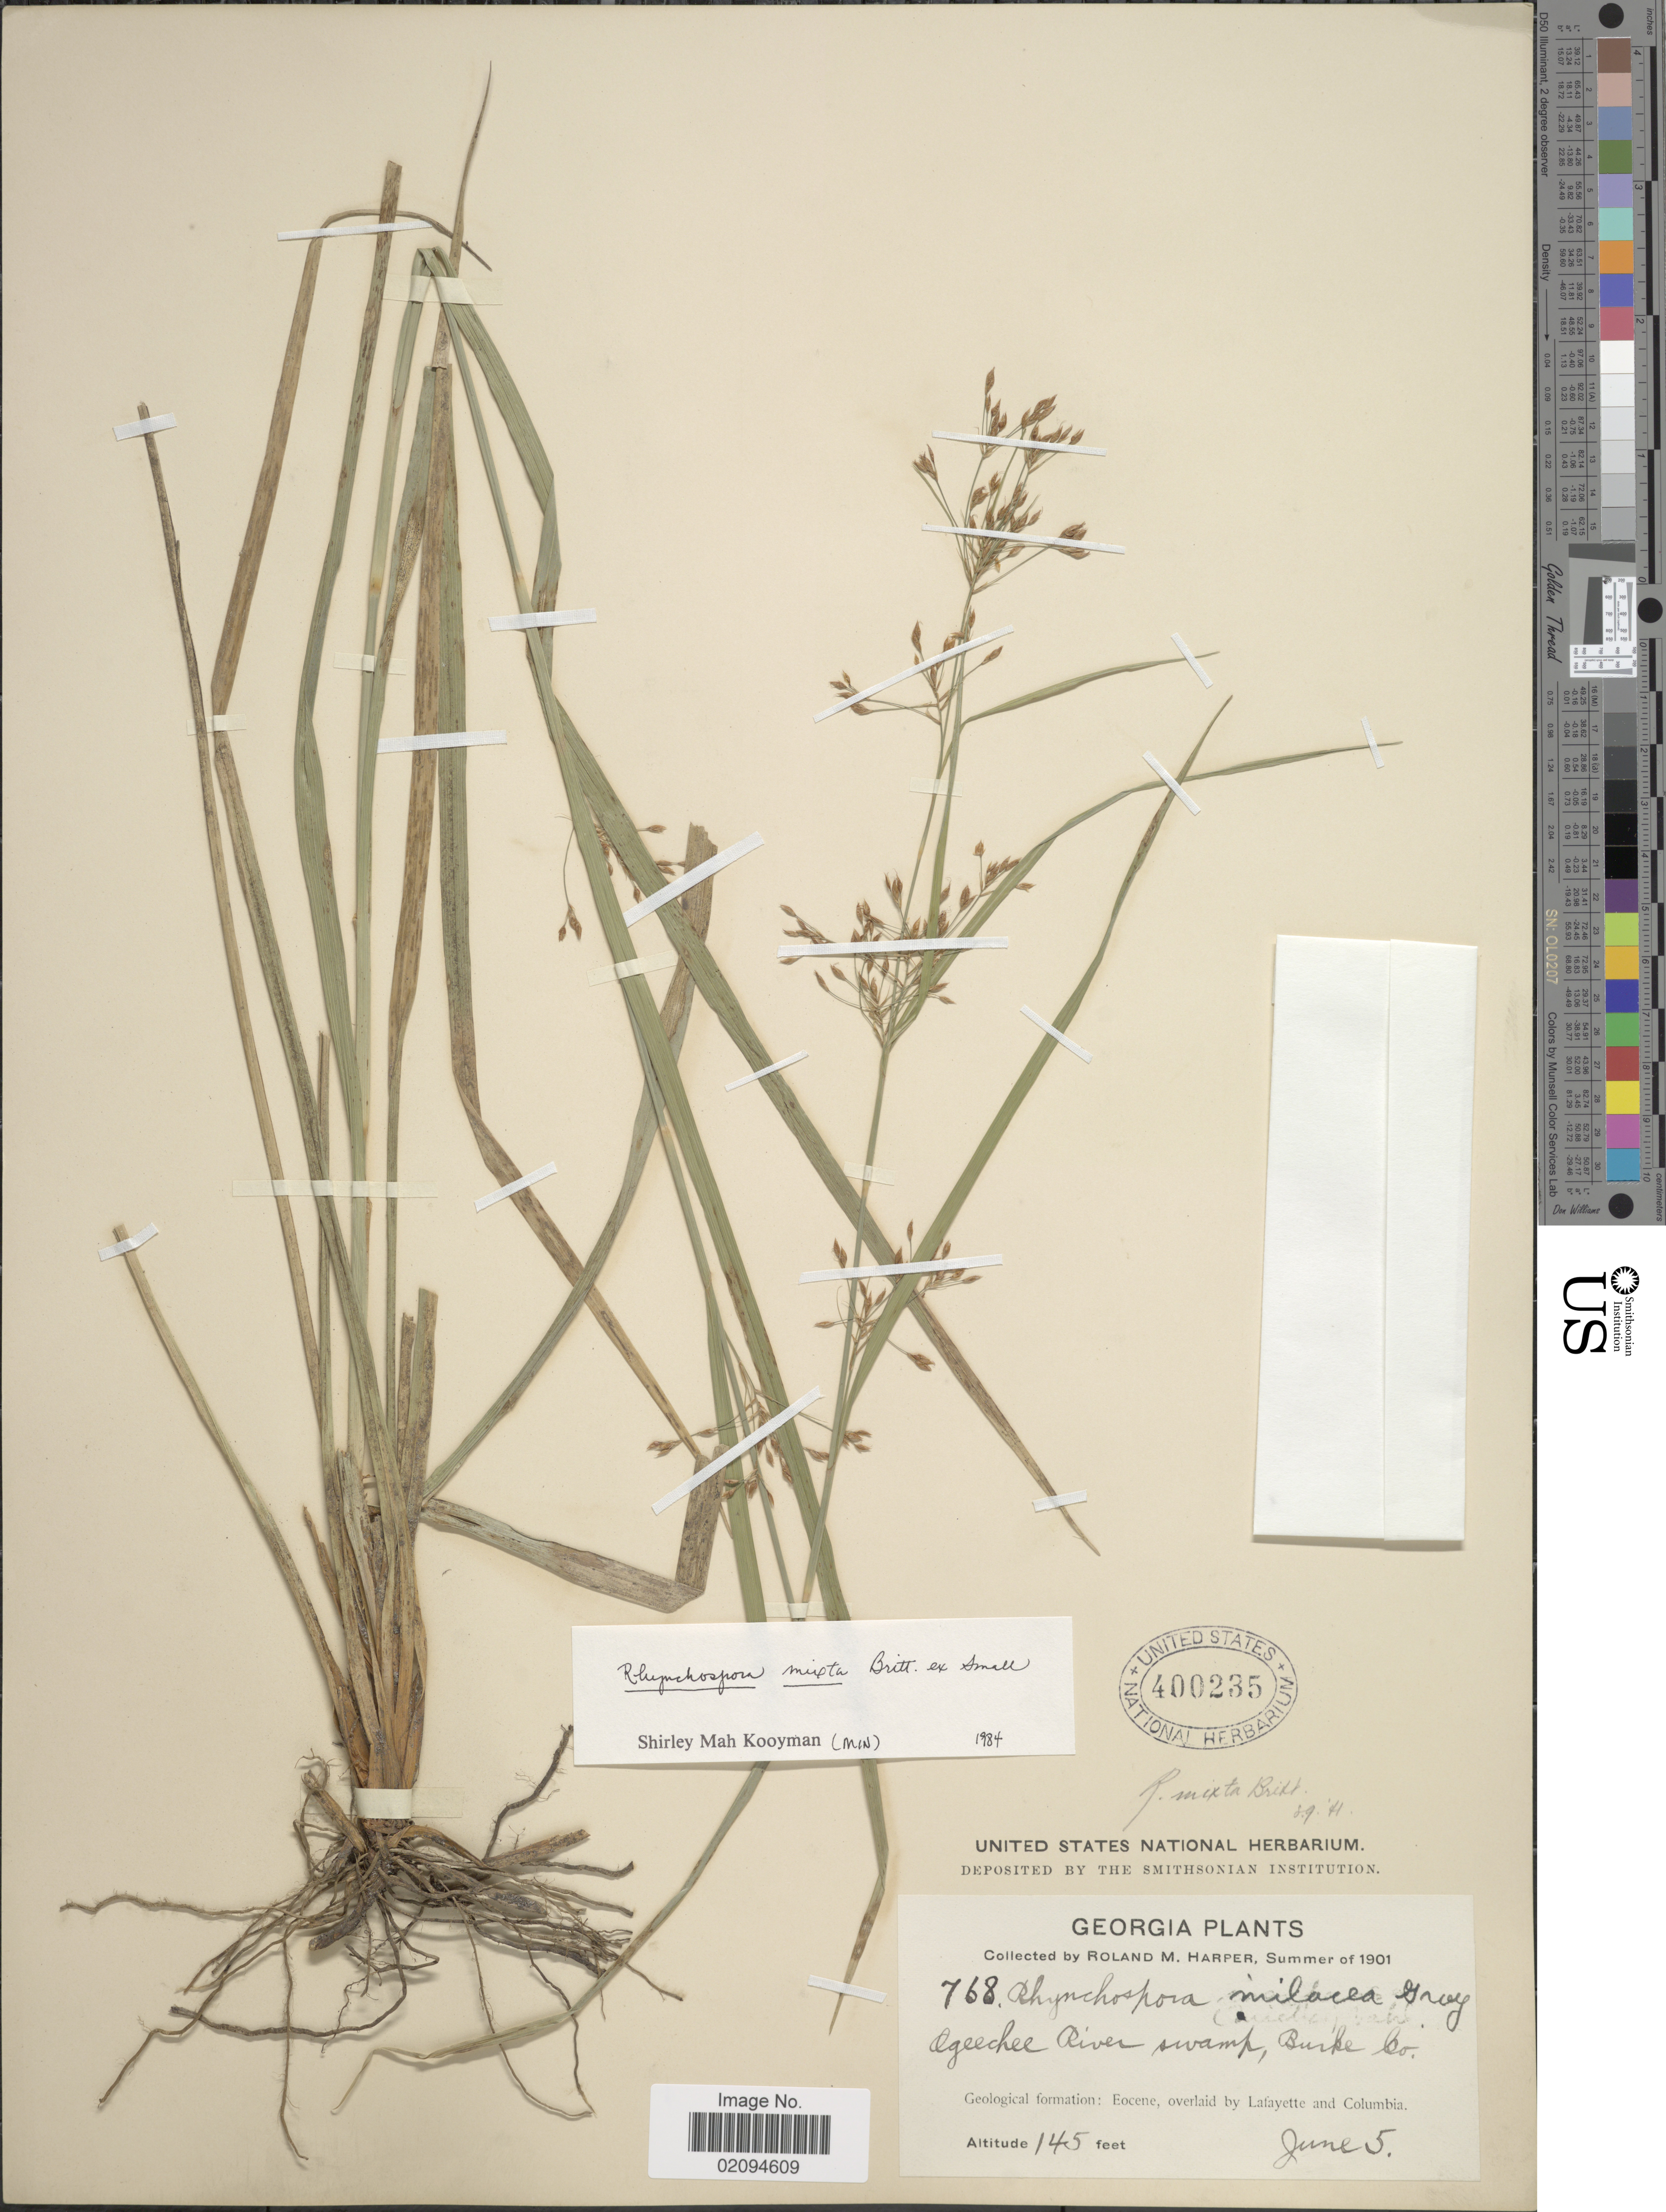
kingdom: Plantae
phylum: Tracheophyta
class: Liliopsida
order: Poales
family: Cyperaceae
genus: Rhynchospora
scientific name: Rhynchospora mixta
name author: Britton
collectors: R. M. Harper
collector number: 768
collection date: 1901-06-05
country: United States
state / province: Georgia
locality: Ogeechee River swamp, Burke Co. Geological formation: Eocene, overlaid by Lafayette and Columbia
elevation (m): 44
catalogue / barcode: US 400235